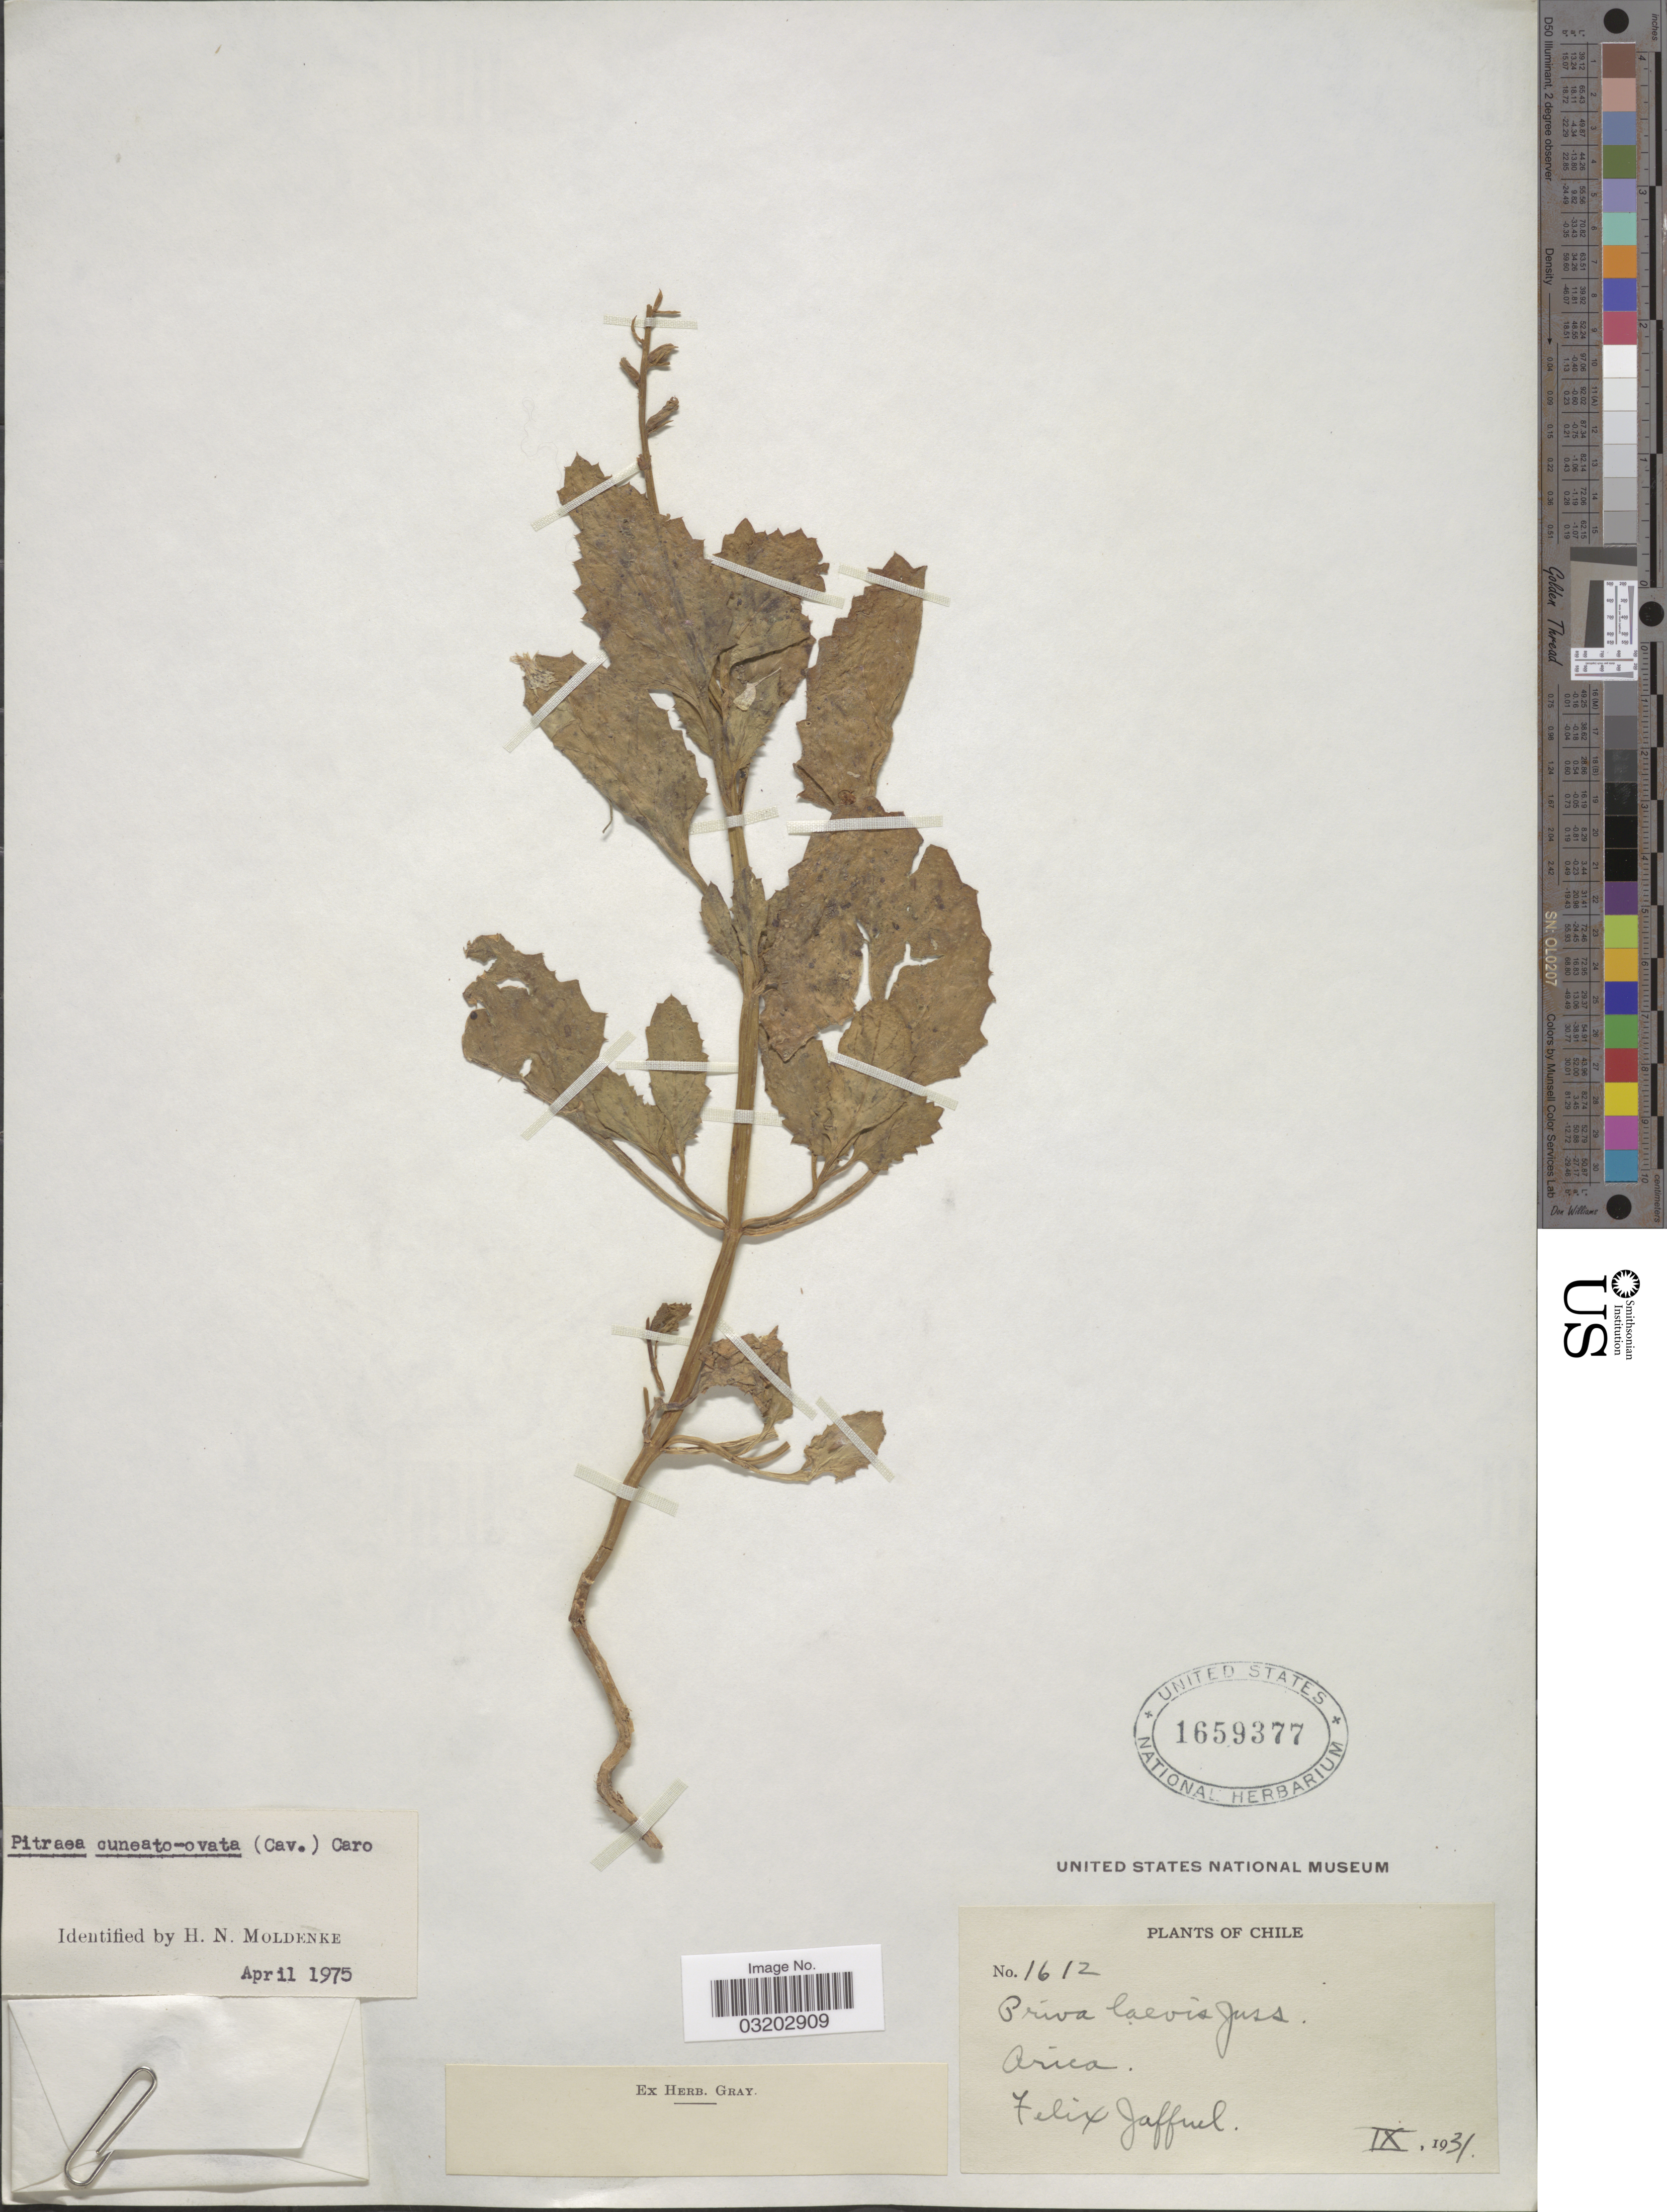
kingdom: Plantae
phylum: Tracheophyta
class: Magnoliopsida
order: Lamiales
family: Verbenaceae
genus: Pitraea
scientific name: Pitraea cuneato-ovata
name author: (Cav.) Caro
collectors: F. Jaffuel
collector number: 1612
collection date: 1931-09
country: Chile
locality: Arica.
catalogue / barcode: US 1659377